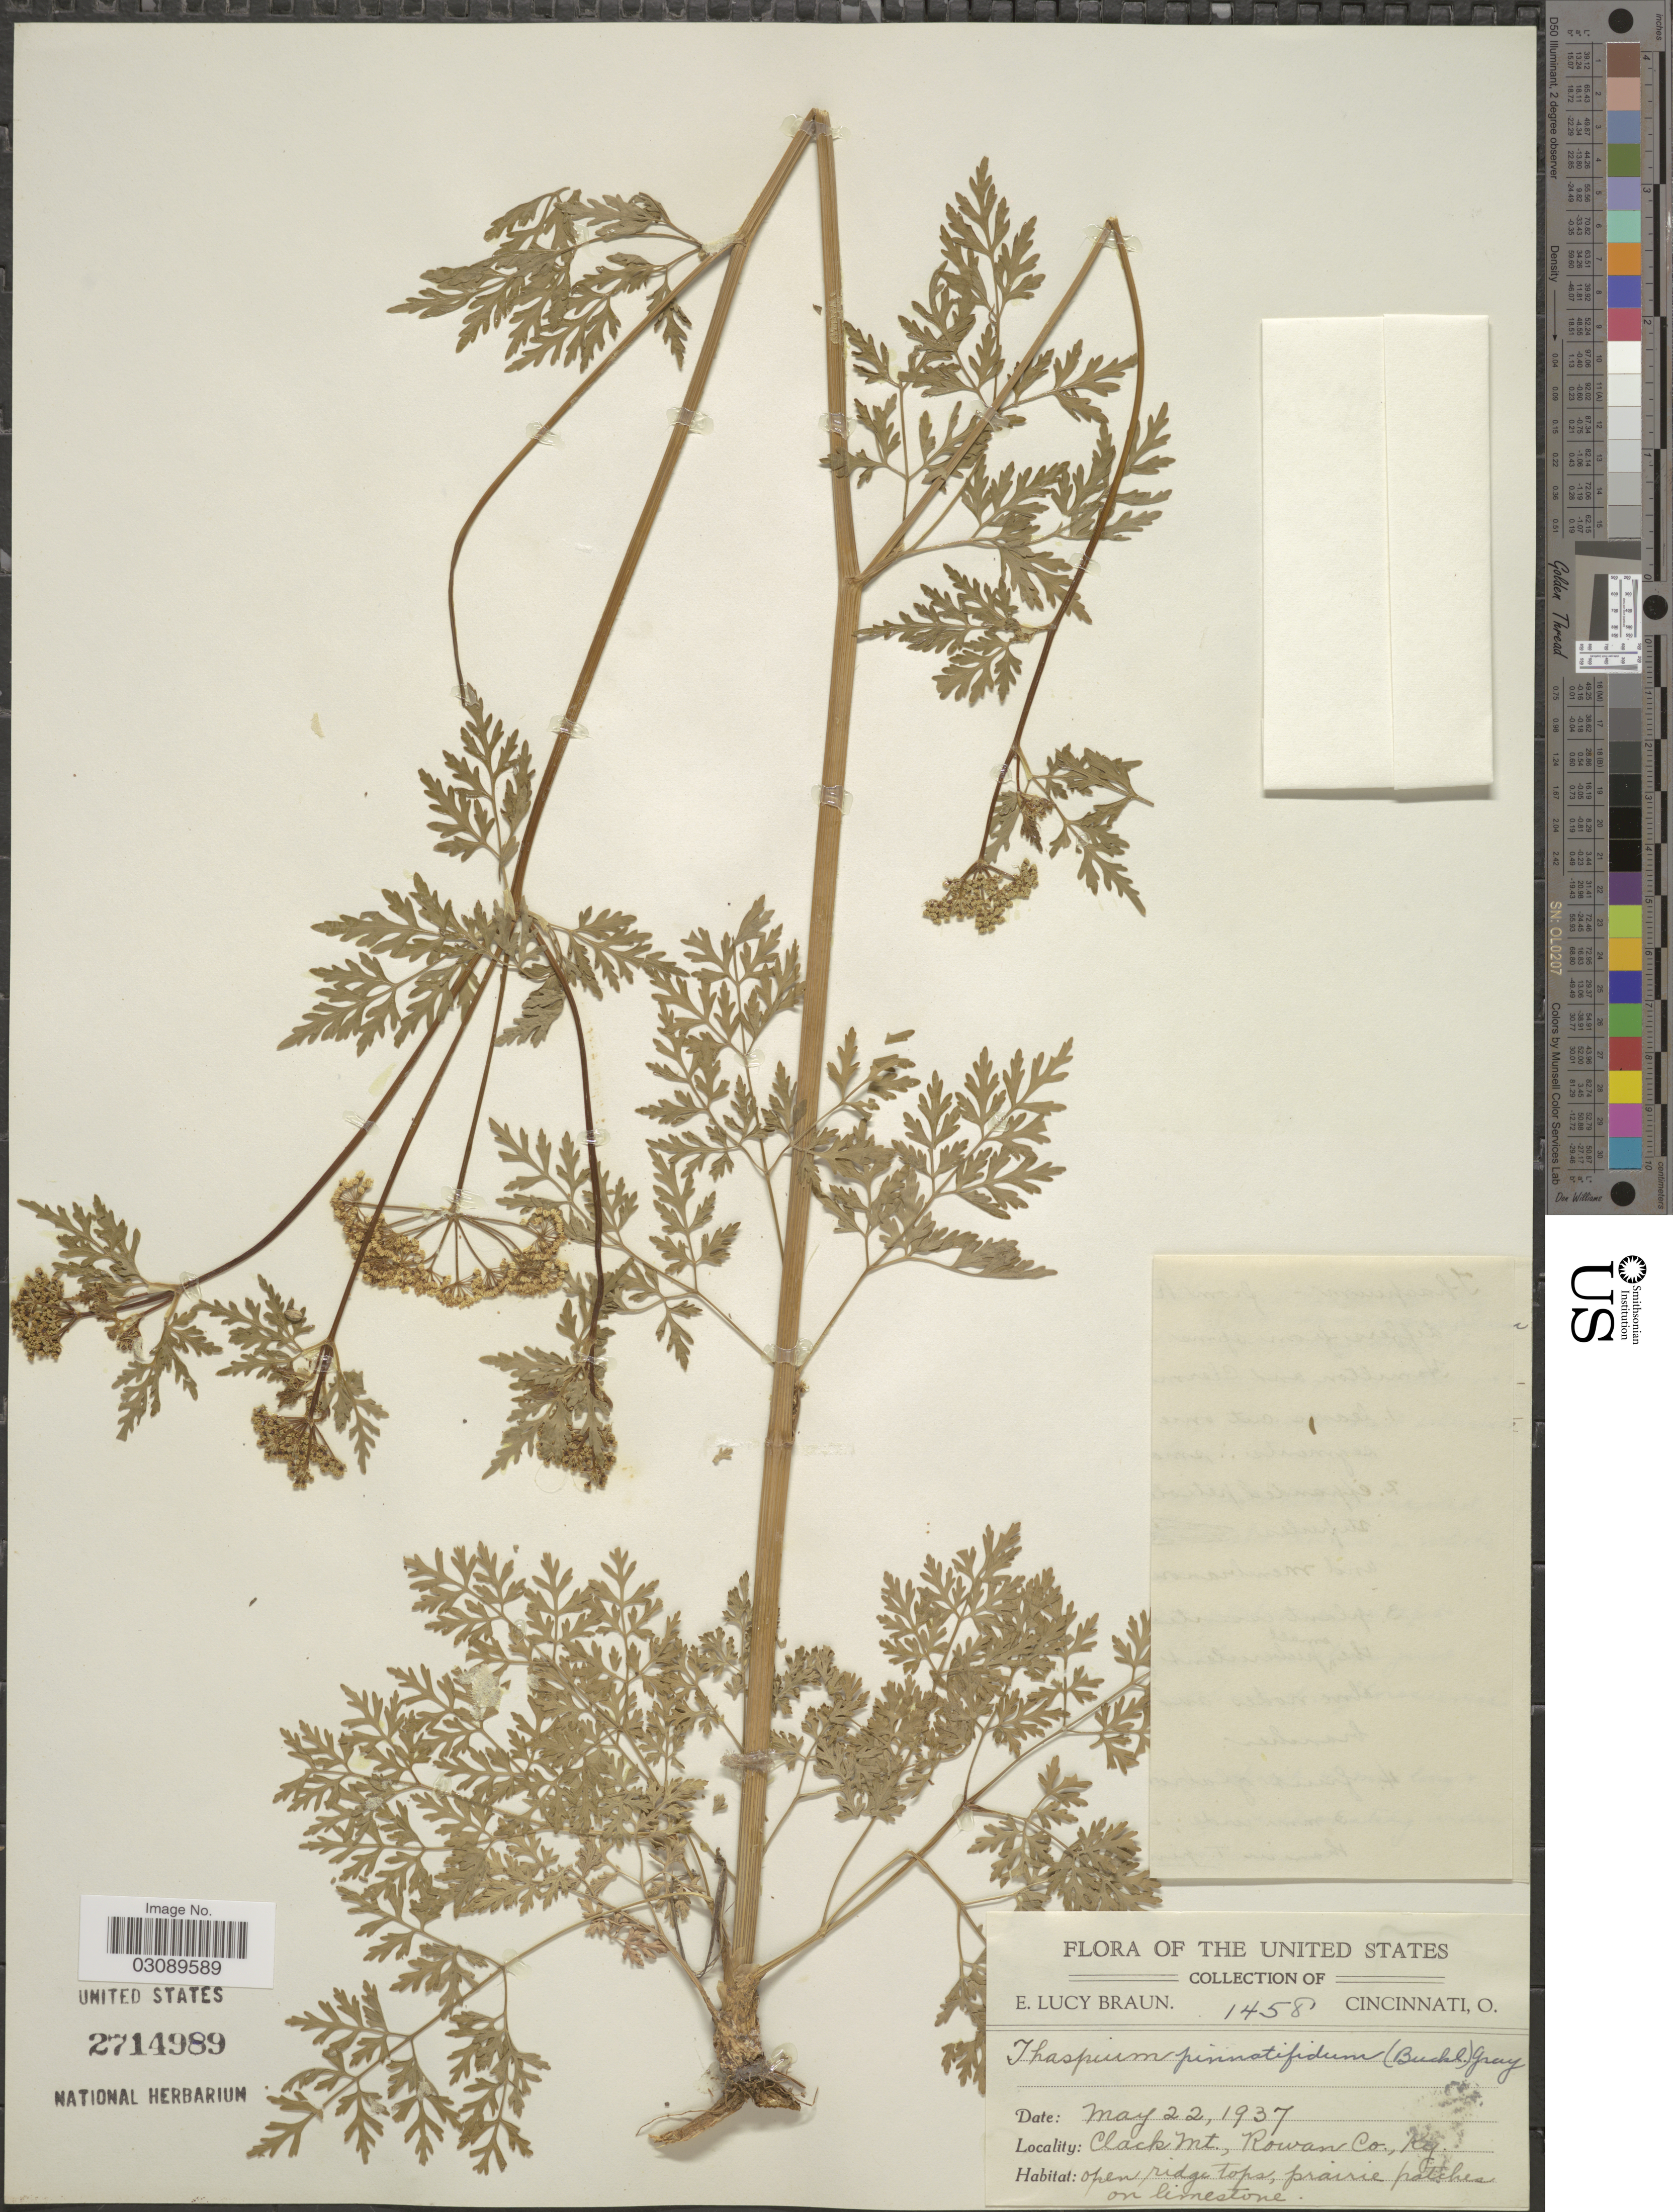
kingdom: Plantae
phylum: Tracheophyta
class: Magnoliopsida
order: Apiales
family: Apiaceae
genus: Thaspium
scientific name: Thaspium pinnatifidum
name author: (Buckley) A. Gray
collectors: E. L. Braun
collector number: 1458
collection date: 1937-05-22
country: United States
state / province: Kentucky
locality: Clack Mt., Rowan Co.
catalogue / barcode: US 2714989